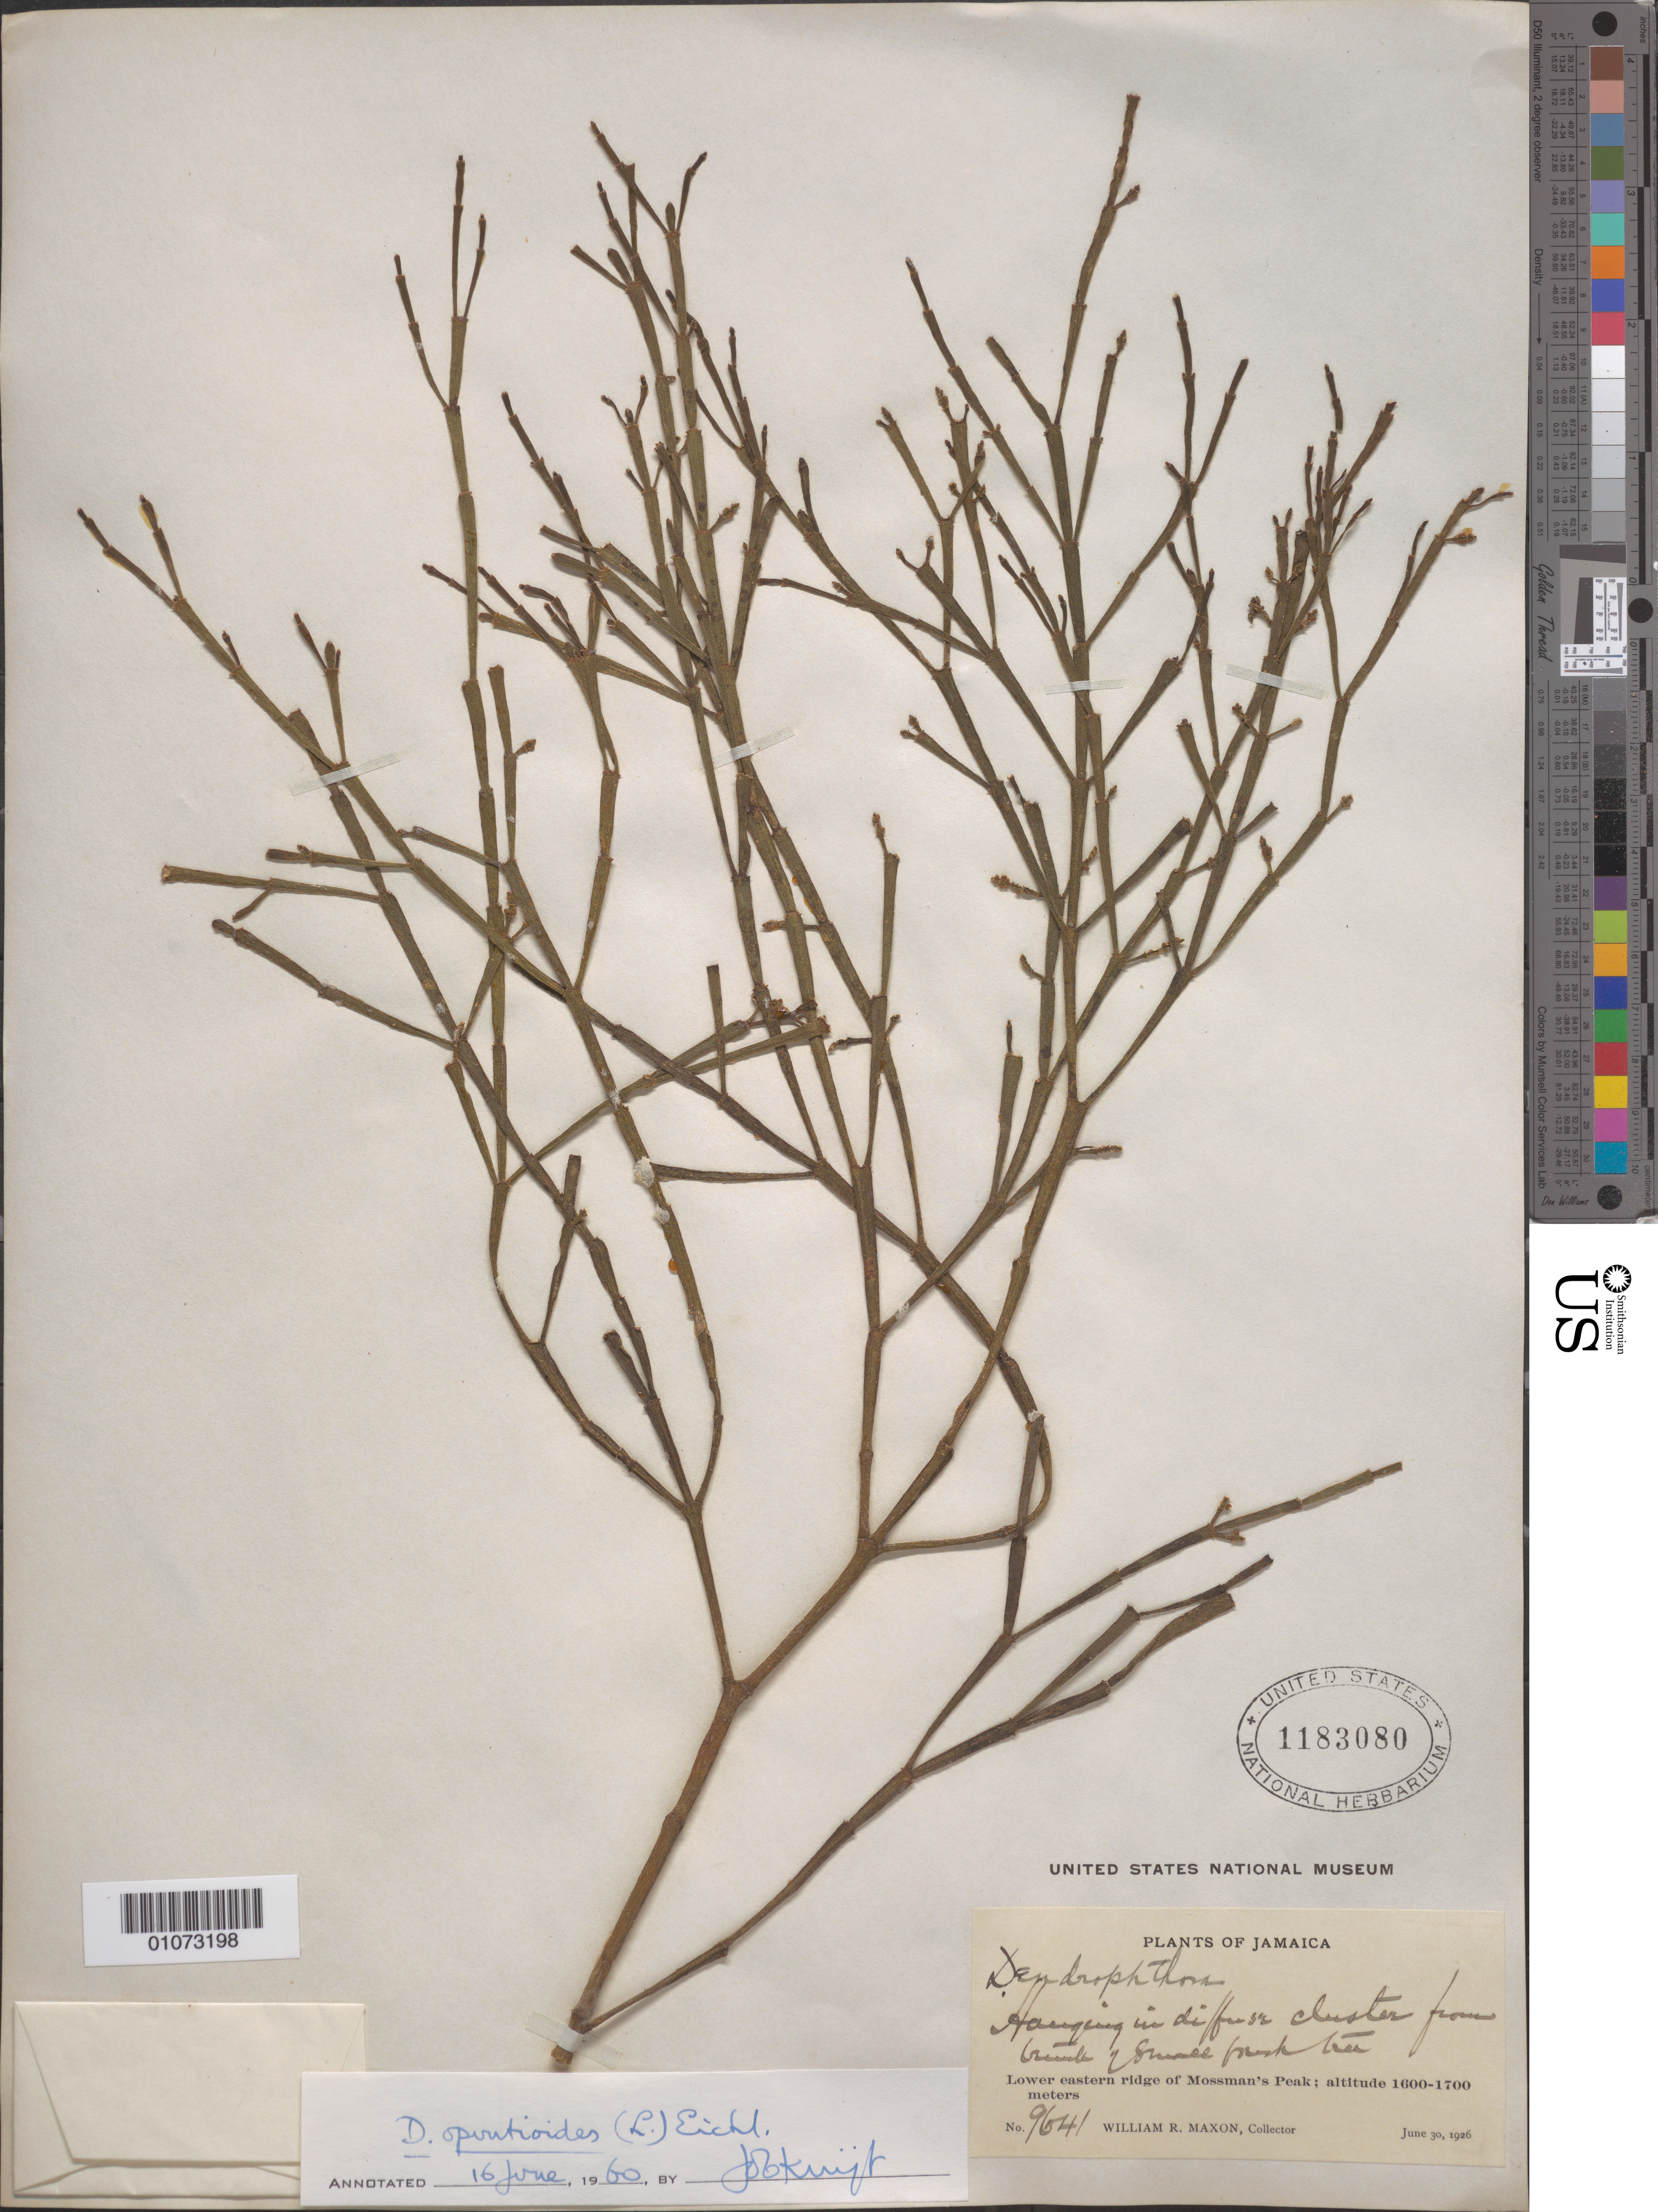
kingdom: Plantae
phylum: Tracheophyta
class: Magnoliopsida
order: Santalales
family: Viscaceae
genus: Dendrophthora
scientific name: Dendrophthora opuntioides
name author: (L.) Eichler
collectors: W. R. Maxon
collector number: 9871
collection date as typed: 30 Jun 1926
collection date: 1926-06-30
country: Jamaica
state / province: Portland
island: Jamaica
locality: Lower eastern ridge of Mossman's Peak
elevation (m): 1600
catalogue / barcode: US 118308